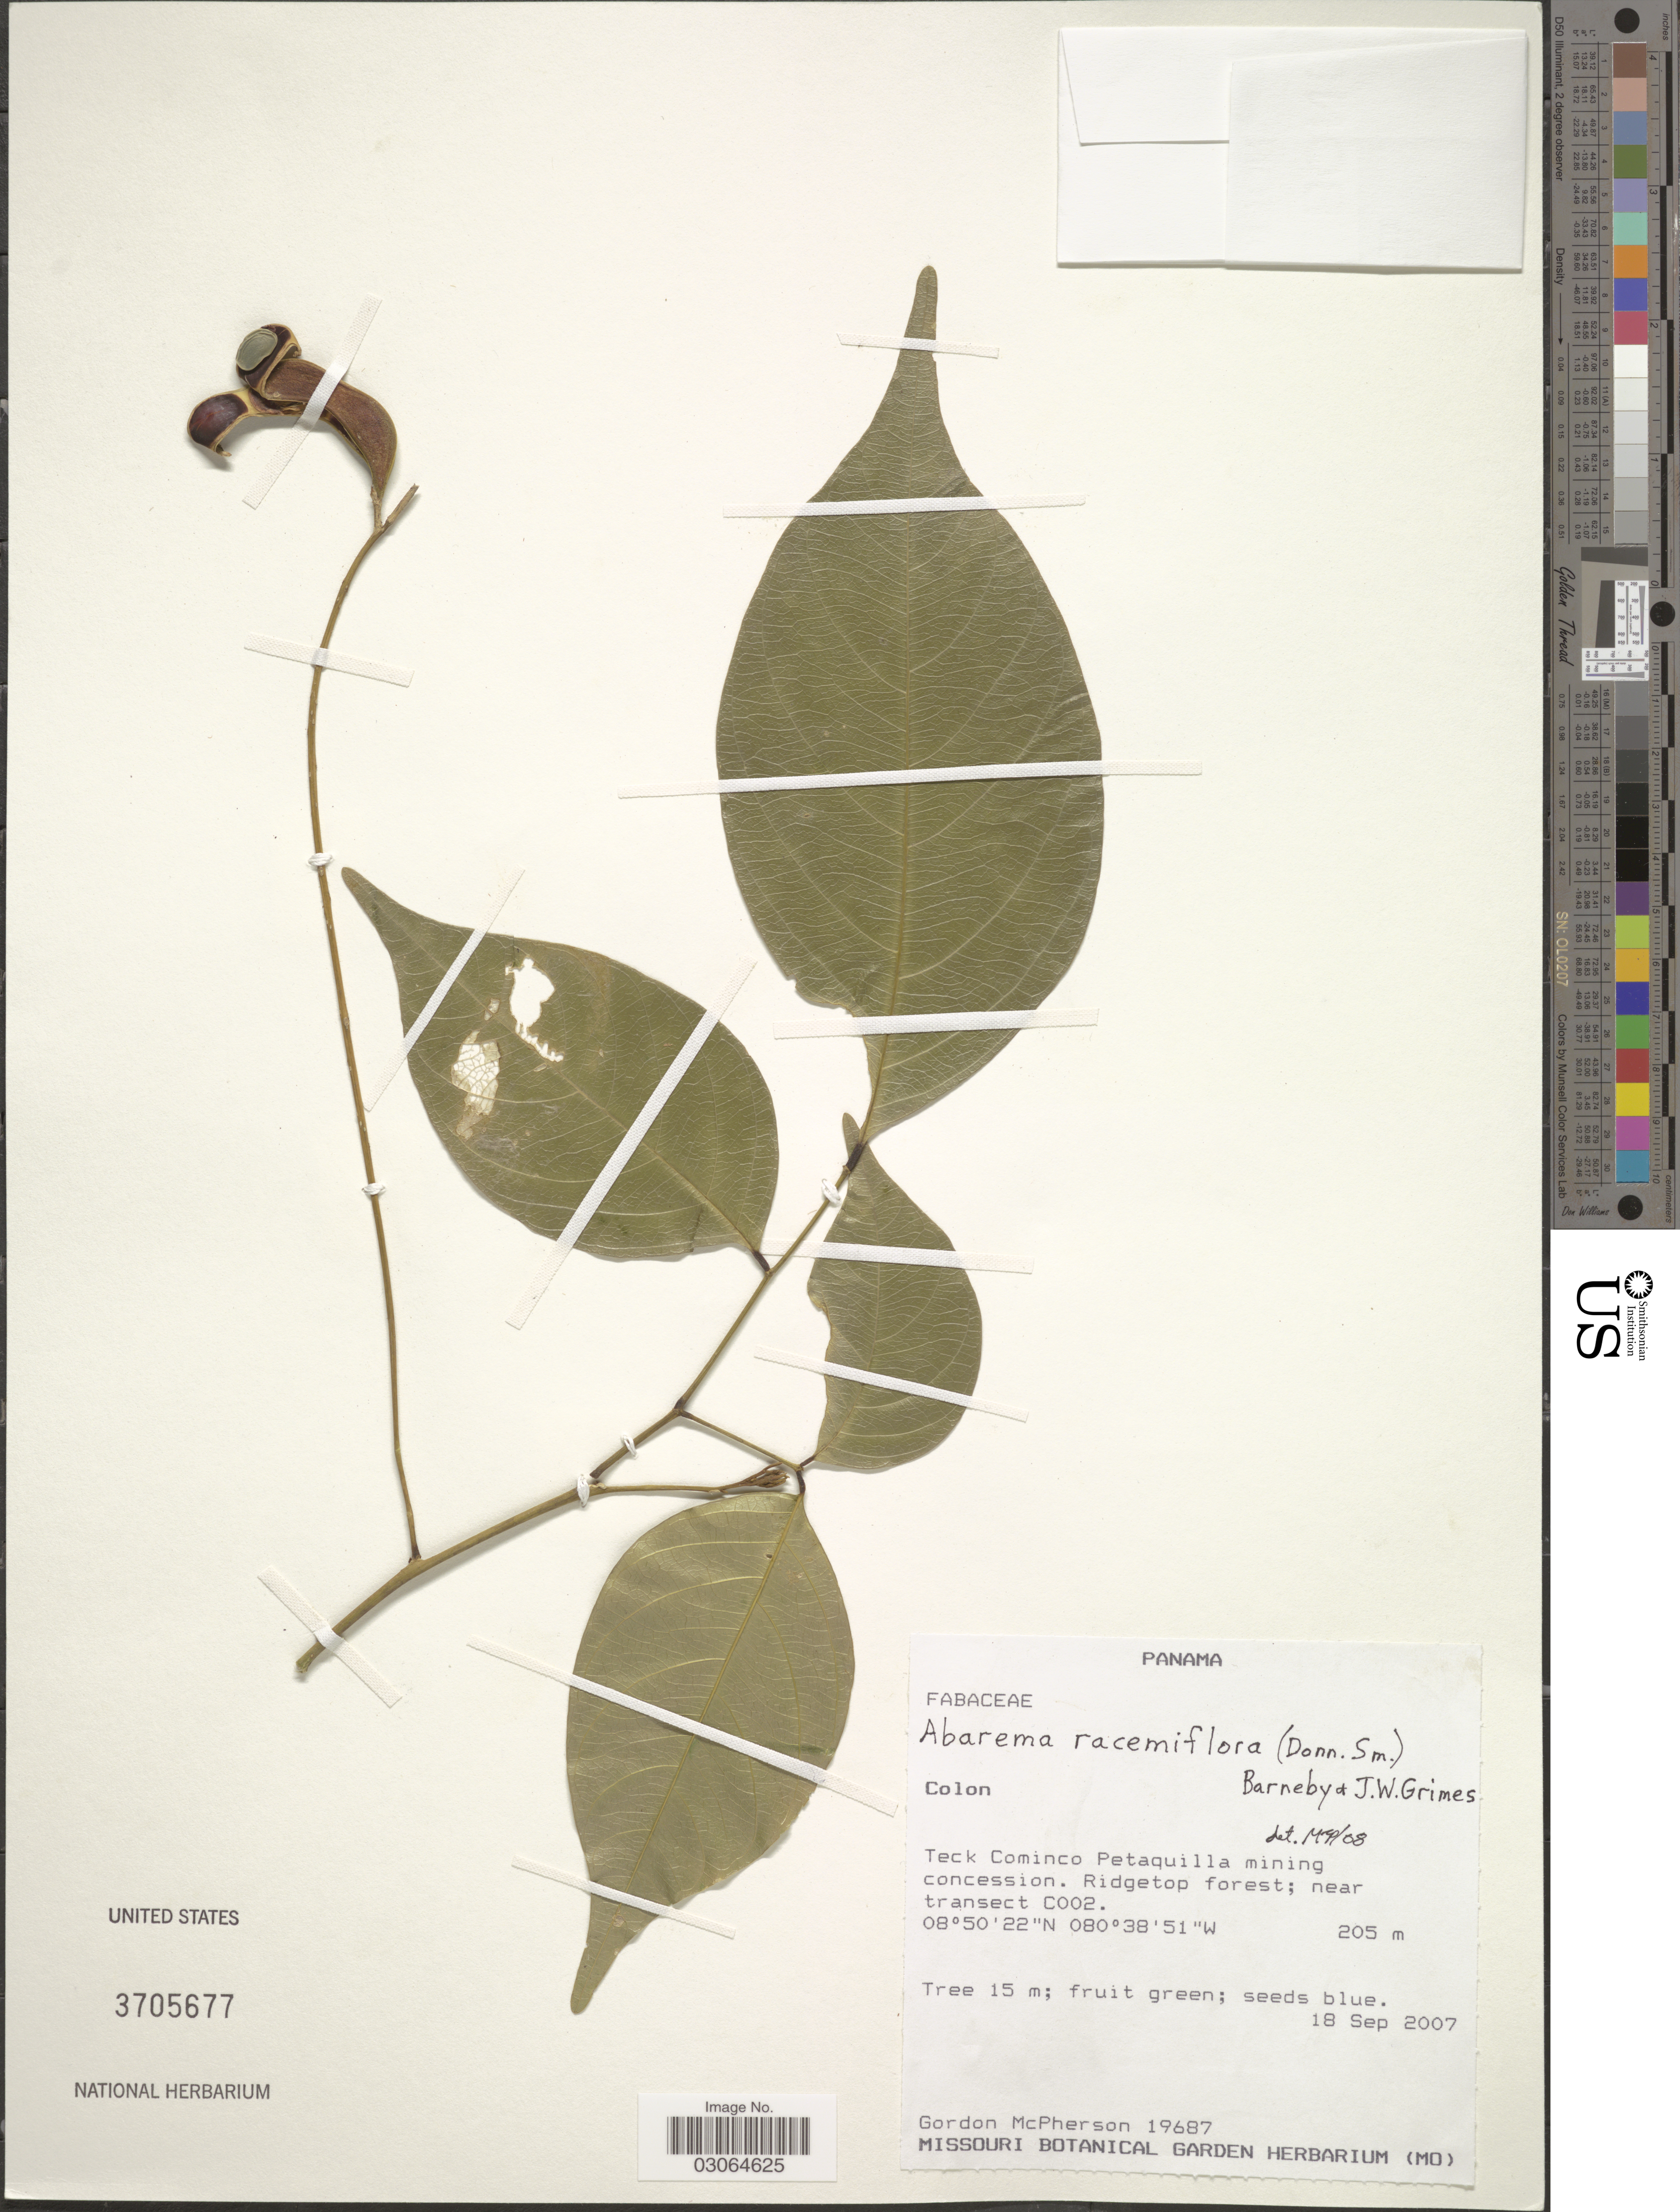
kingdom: Plantae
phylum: Tracheophyta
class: Magnoliopsida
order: Fabales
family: Fabaceae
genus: Punjuba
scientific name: Punjuba racemiflora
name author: (Donn. Sm.) Britton & Rose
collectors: G. McPherson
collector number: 19687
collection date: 2007-09-18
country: Panama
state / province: Colón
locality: Teck Cominco Petaquilla mining concession. Ridgetop forest; near transect C002.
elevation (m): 205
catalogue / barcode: US 3705677